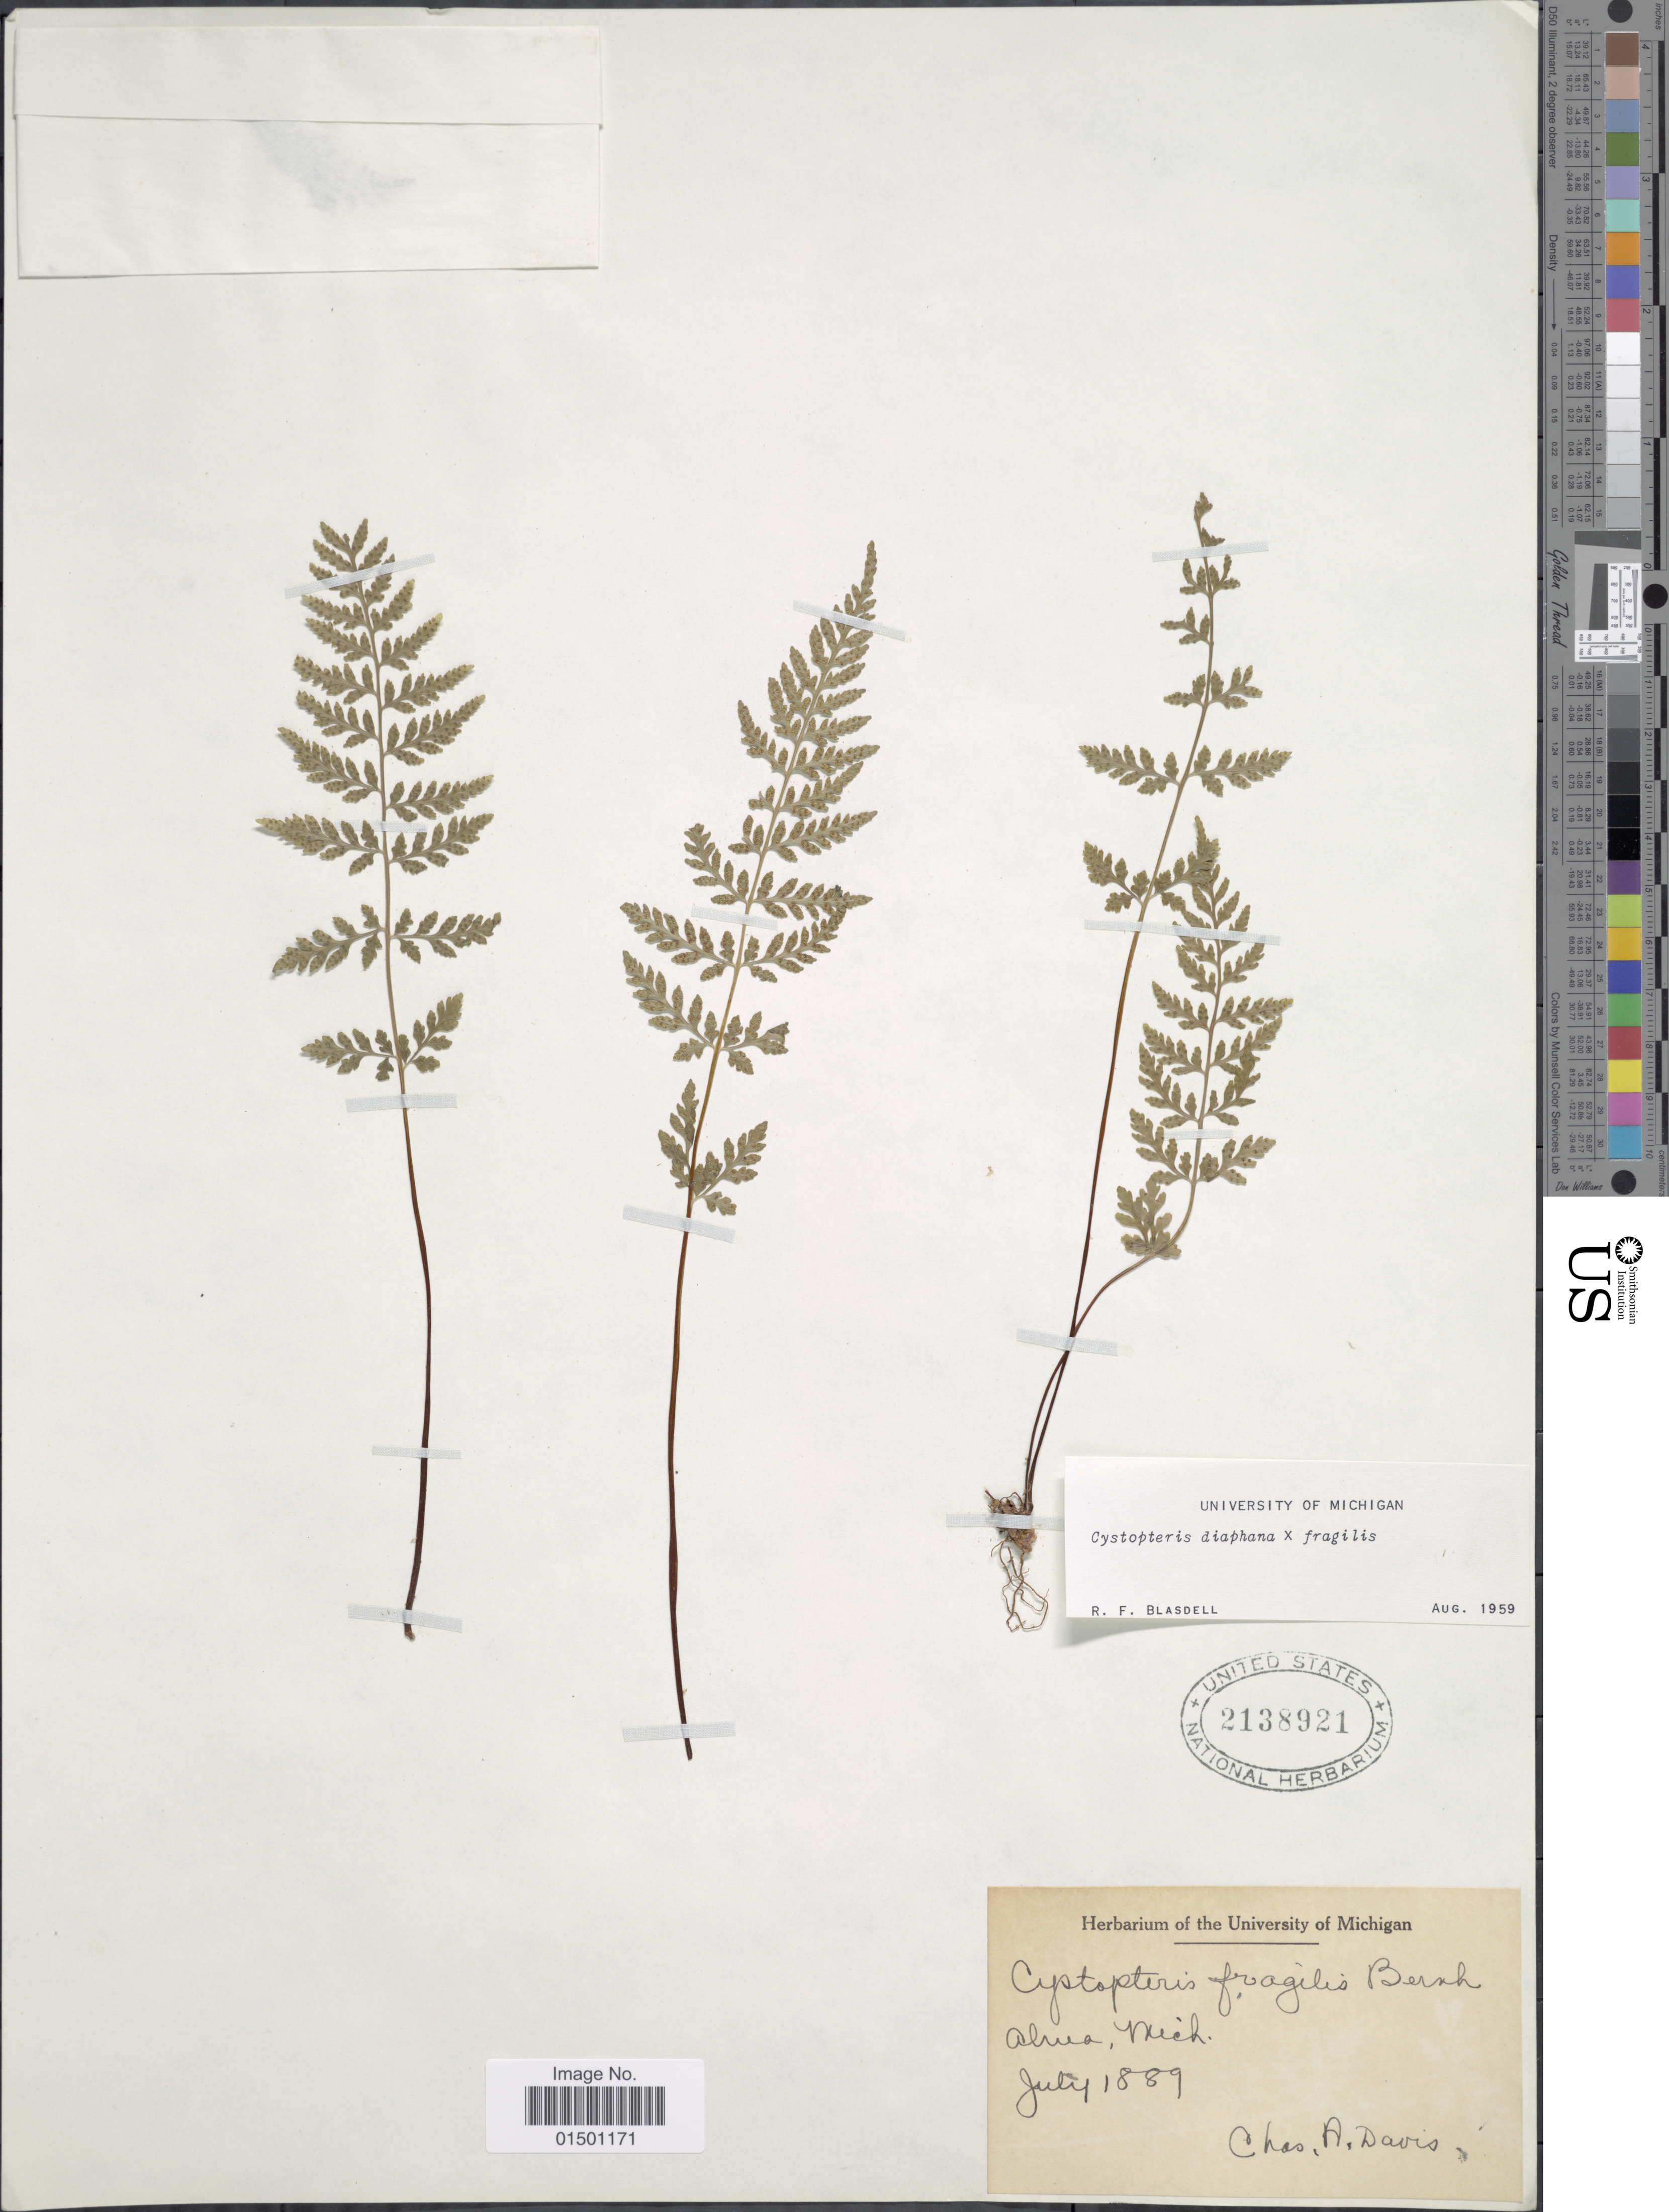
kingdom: Plantae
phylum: Tracheophyta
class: Polypodiopsida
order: Polypodiales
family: Cystopteridaceae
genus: Cystopteris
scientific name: Cystopteris diaphana x C. fragilis (L.) Bernh.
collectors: C. Davis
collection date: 1889-07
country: United States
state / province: Michigan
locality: Alena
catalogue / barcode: US 2138921